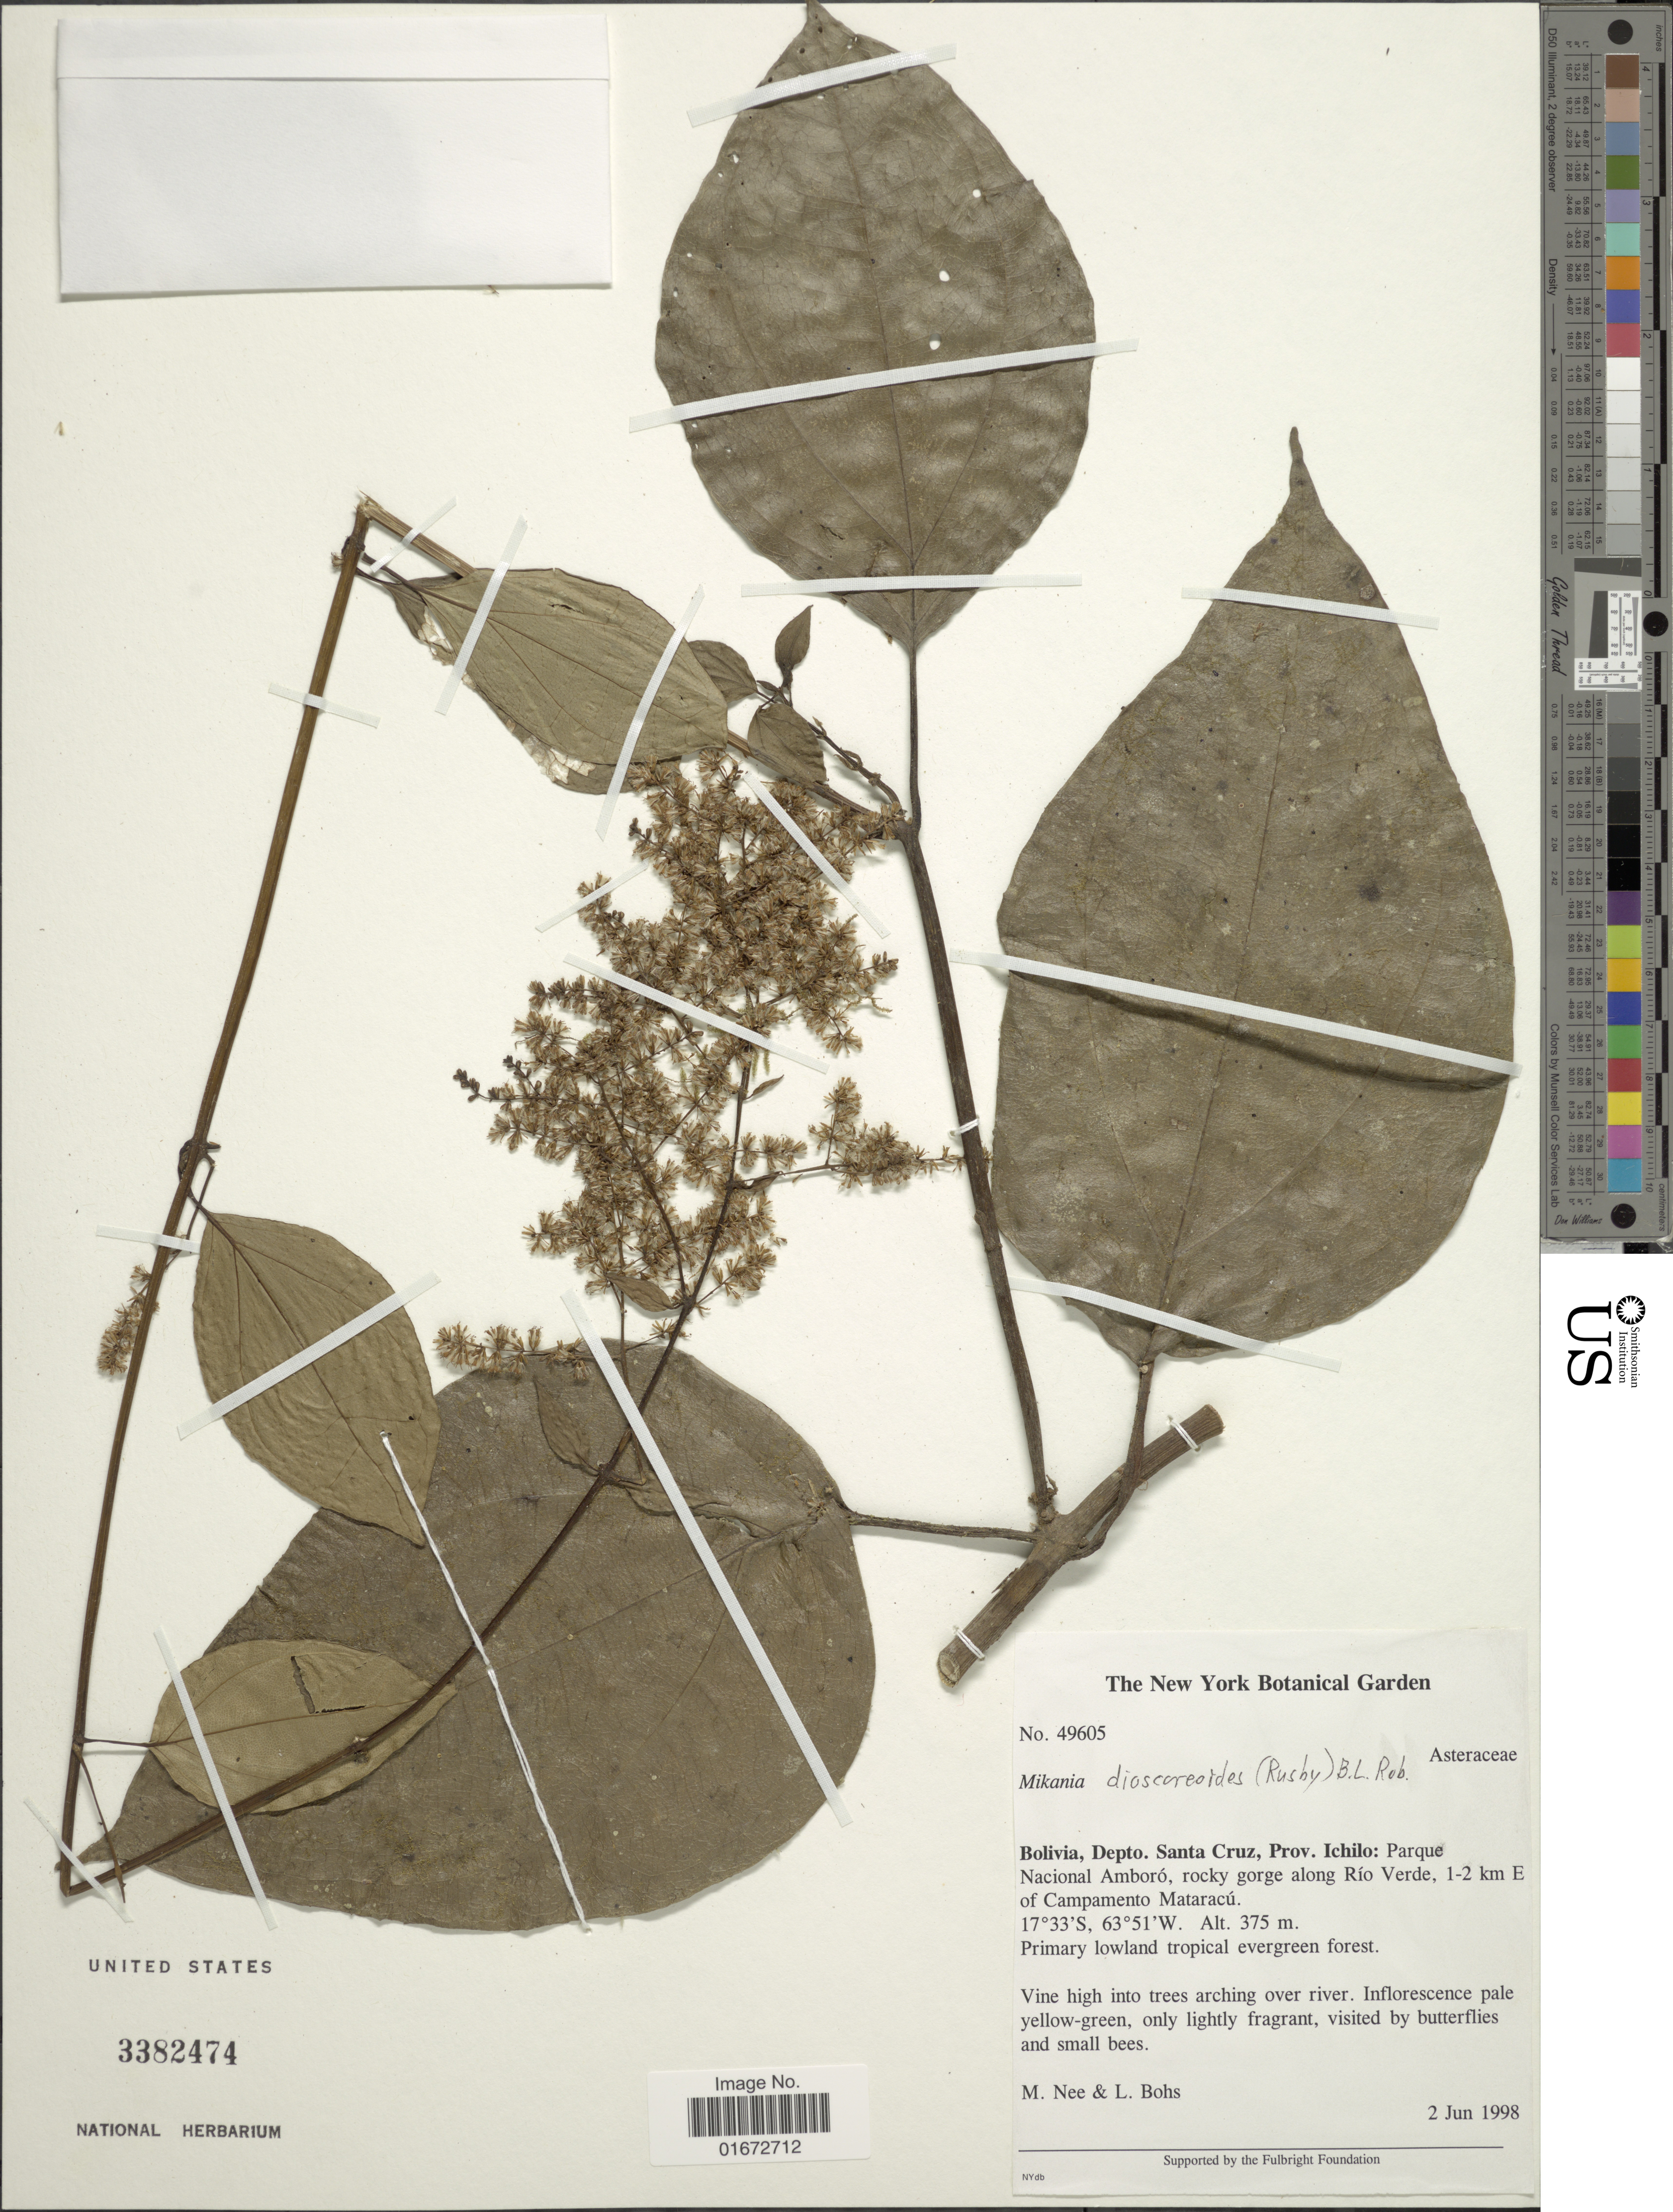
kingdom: Plantae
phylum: Tracheophyta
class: Magnoliopsida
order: Asterales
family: Asteraceae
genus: Mikania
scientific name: Mikania dioscoreoides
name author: (Rusby) B.L. Rob.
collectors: M. Nee & L. A. Bohs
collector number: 49605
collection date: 1998-06-02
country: Bolivia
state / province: Santa Cruz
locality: Bolivia, Depto. Santa Cruz, Prov. Ichilo: Parque Nacional Amboró, rocky gorge along Río Verde, 1-2 km E of Campamento Mataracú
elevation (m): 375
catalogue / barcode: US 3382474